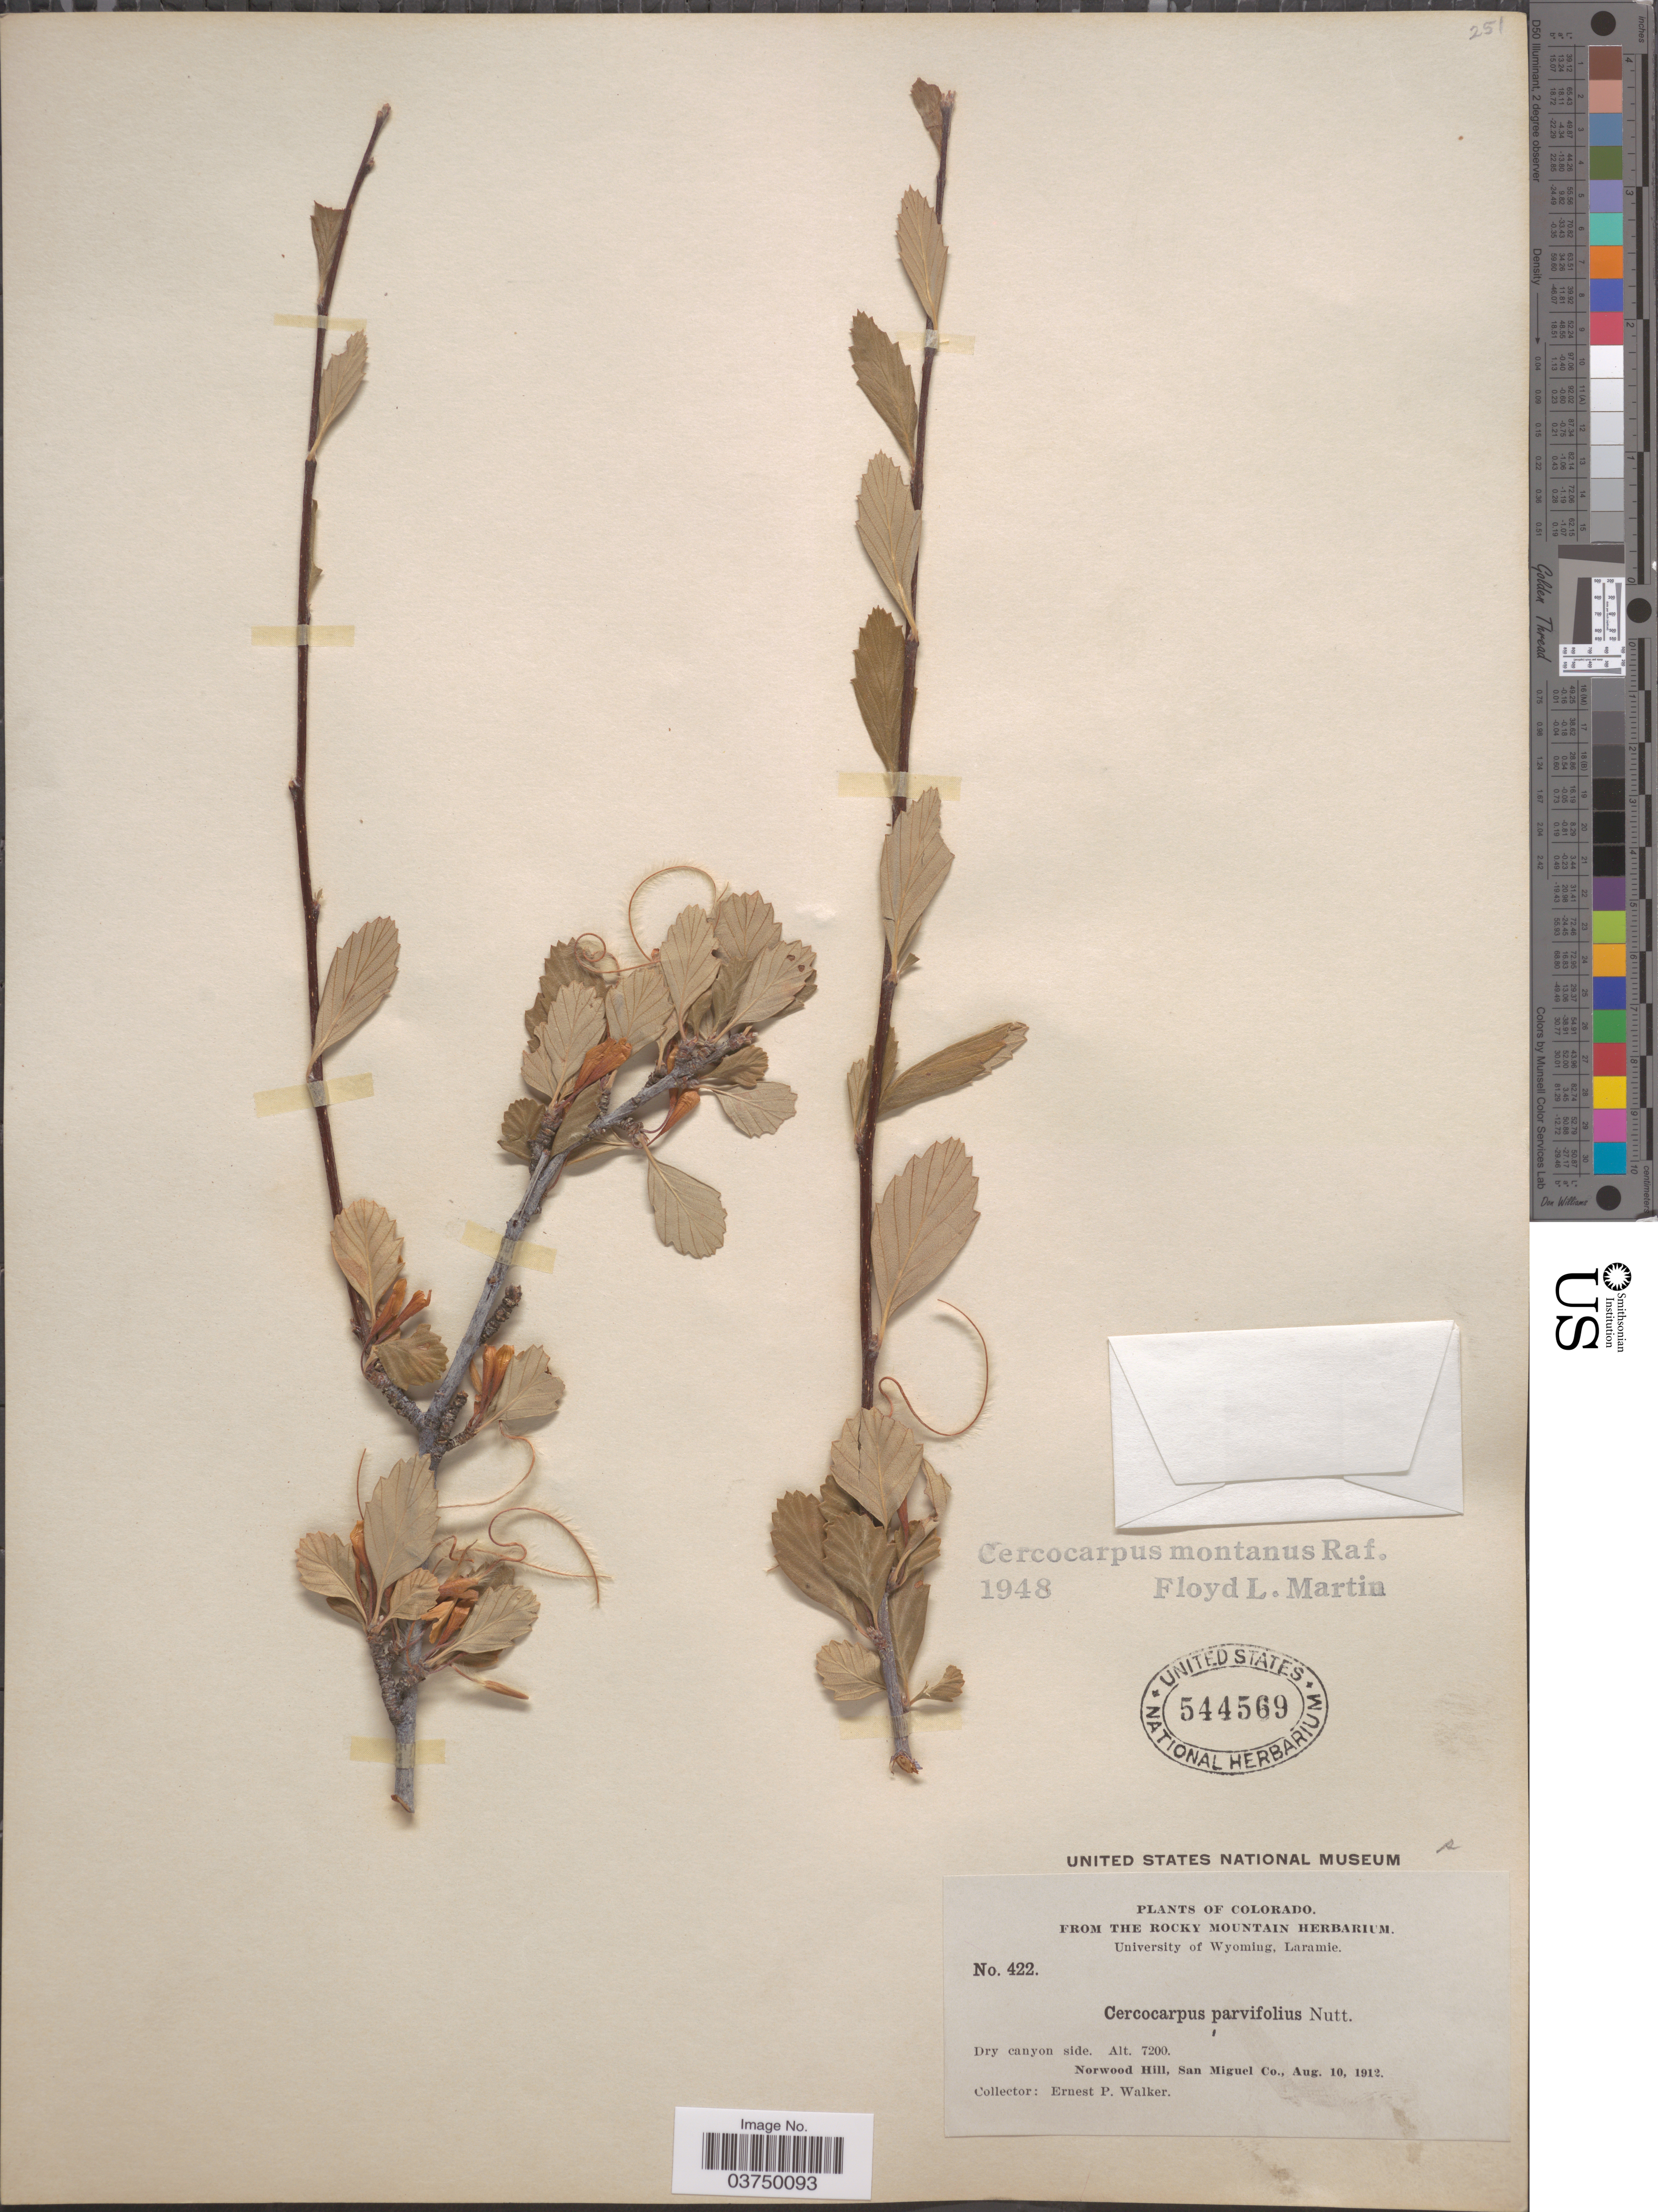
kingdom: Plantae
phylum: Tracheophyta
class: Magnoliopsida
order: Rosales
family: Rosaceae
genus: Cercocarpus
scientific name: Cercocarpus montanus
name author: Raf.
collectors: E. P. Walker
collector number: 422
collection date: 1912-08-10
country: United States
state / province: Colorado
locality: Dry canyon side. Norwood Hill, San Miguel Co.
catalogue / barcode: US 544569